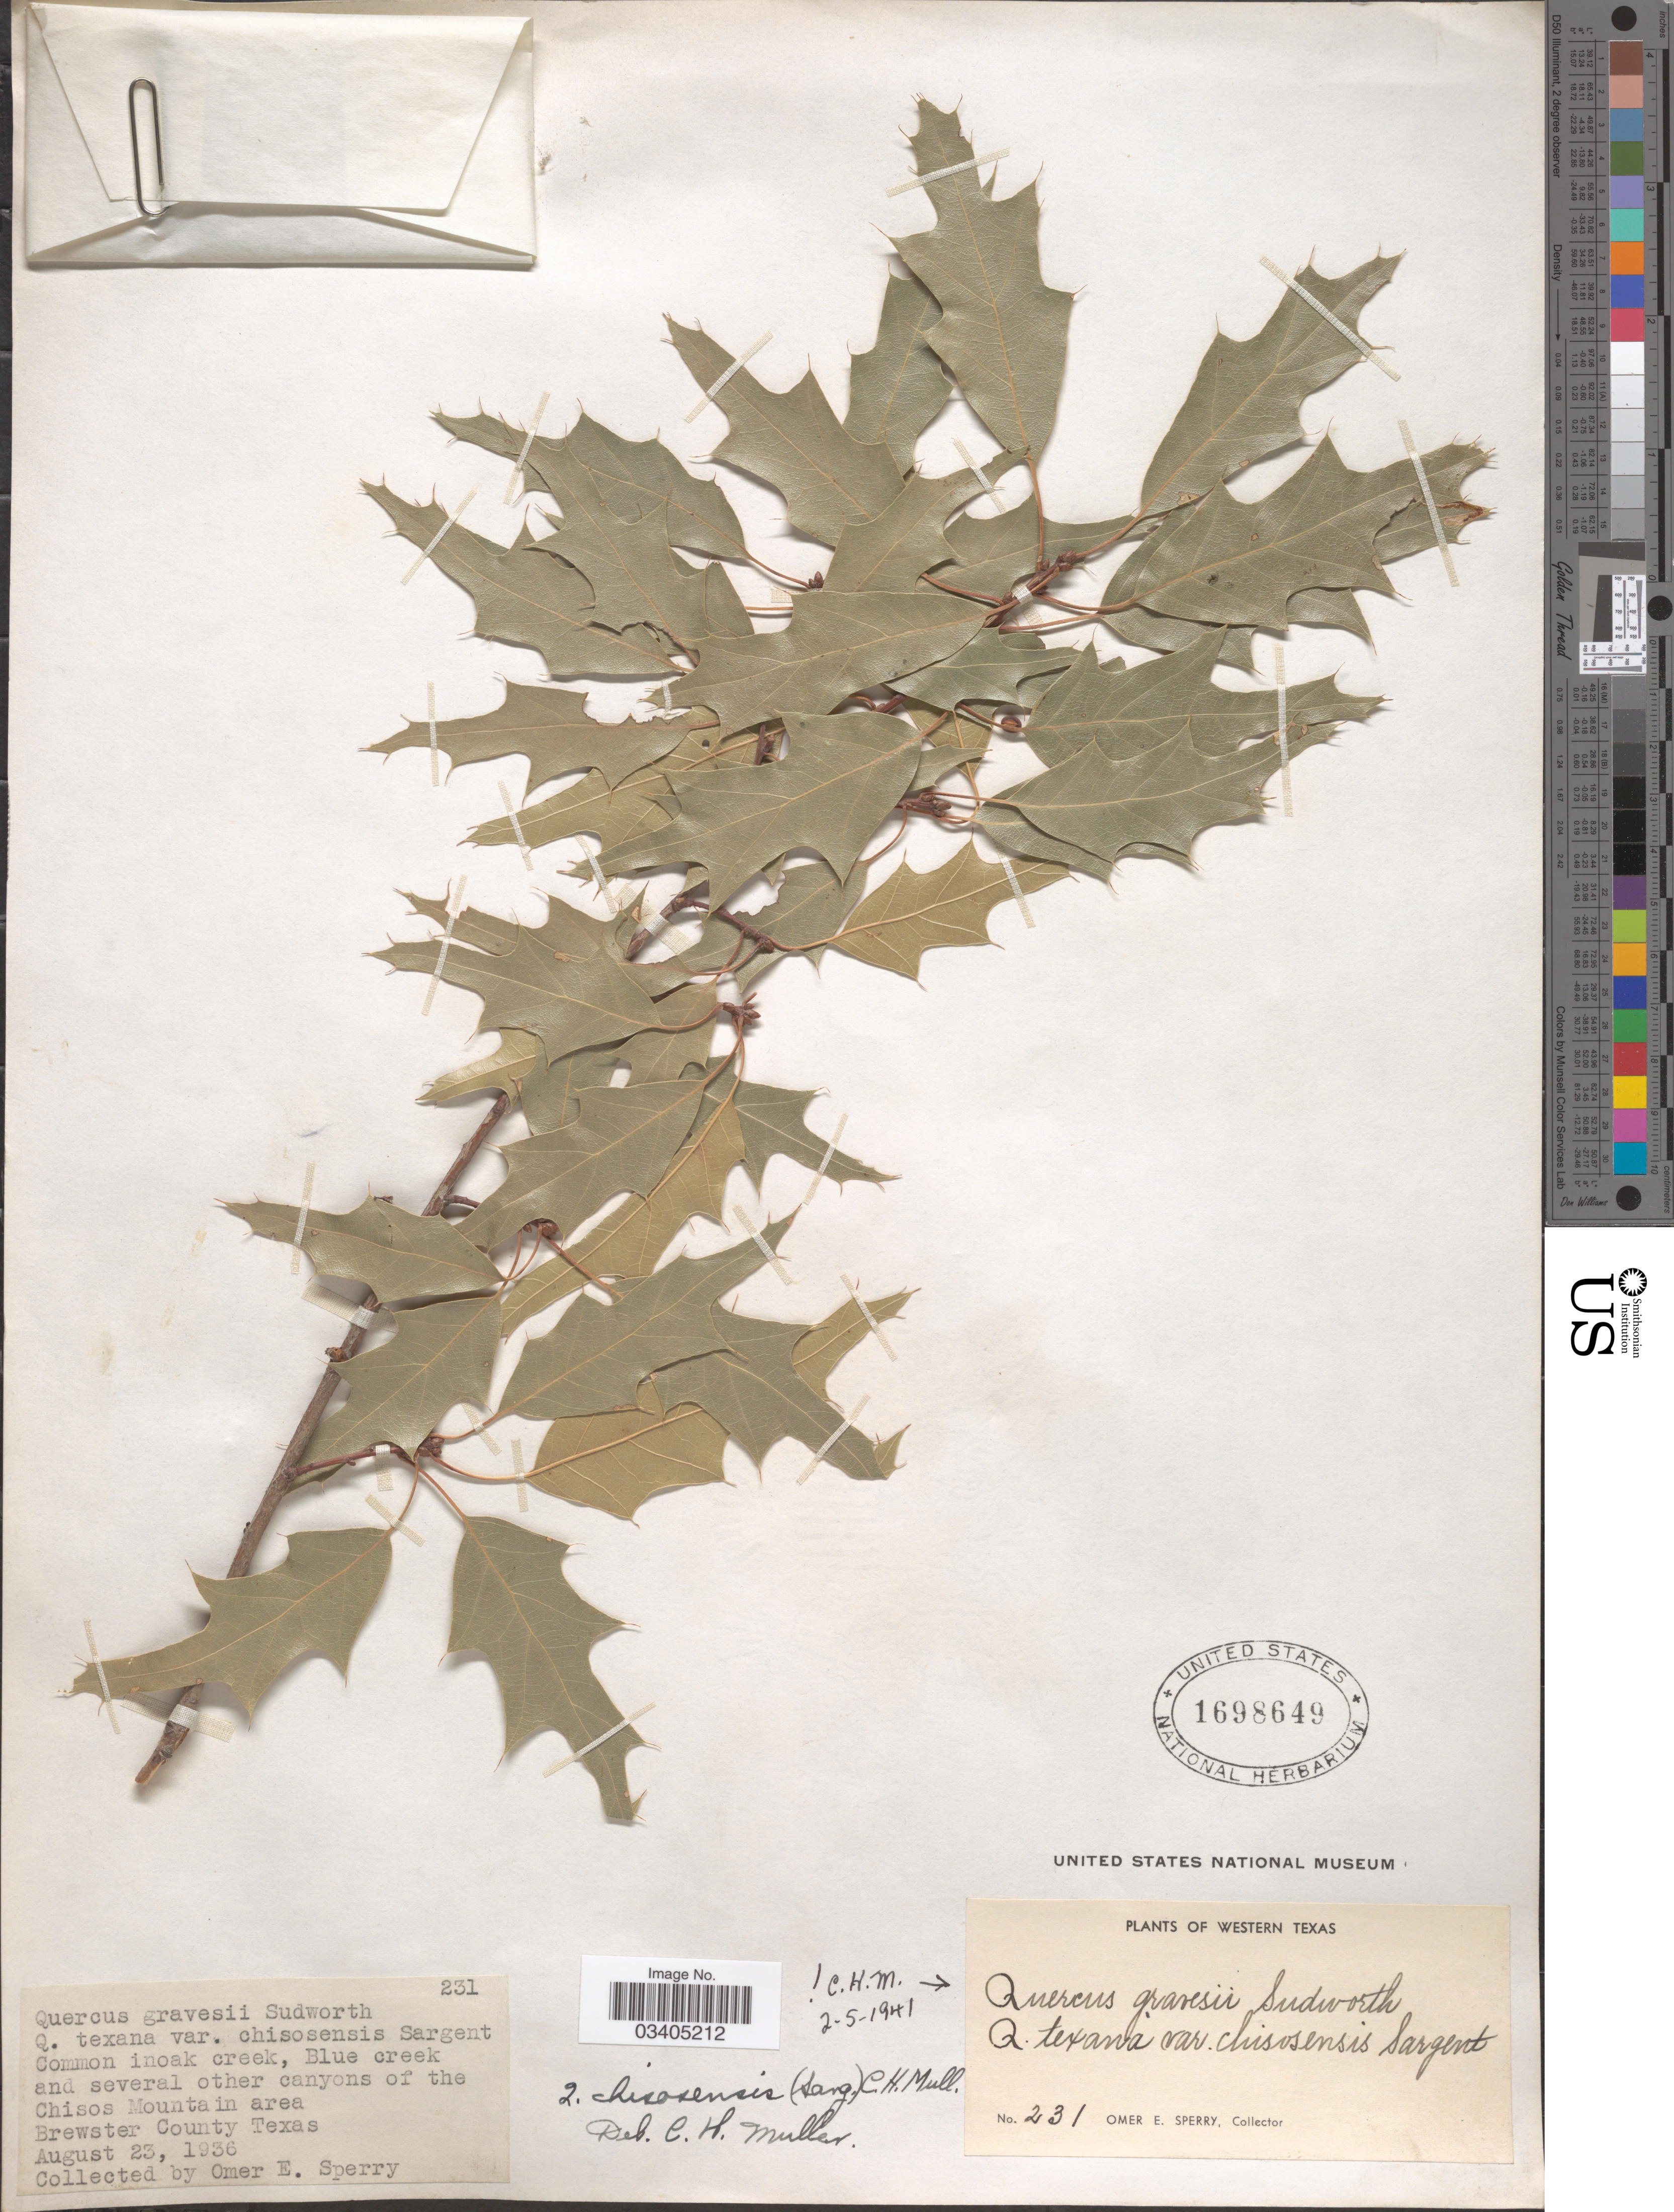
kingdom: Plantae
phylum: Tracheophyta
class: Magnoliopsida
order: Fagales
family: Fagaceae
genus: Quercus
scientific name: Quercus gravesii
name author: Sudw.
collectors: O. E. Sperry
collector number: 231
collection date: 1936-08-23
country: United States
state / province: Texas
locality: Common inoak creek, Blue creek and several other canyons of the Chisos Mountains area Brewster County. Western Texas.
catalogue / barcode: US 1698649